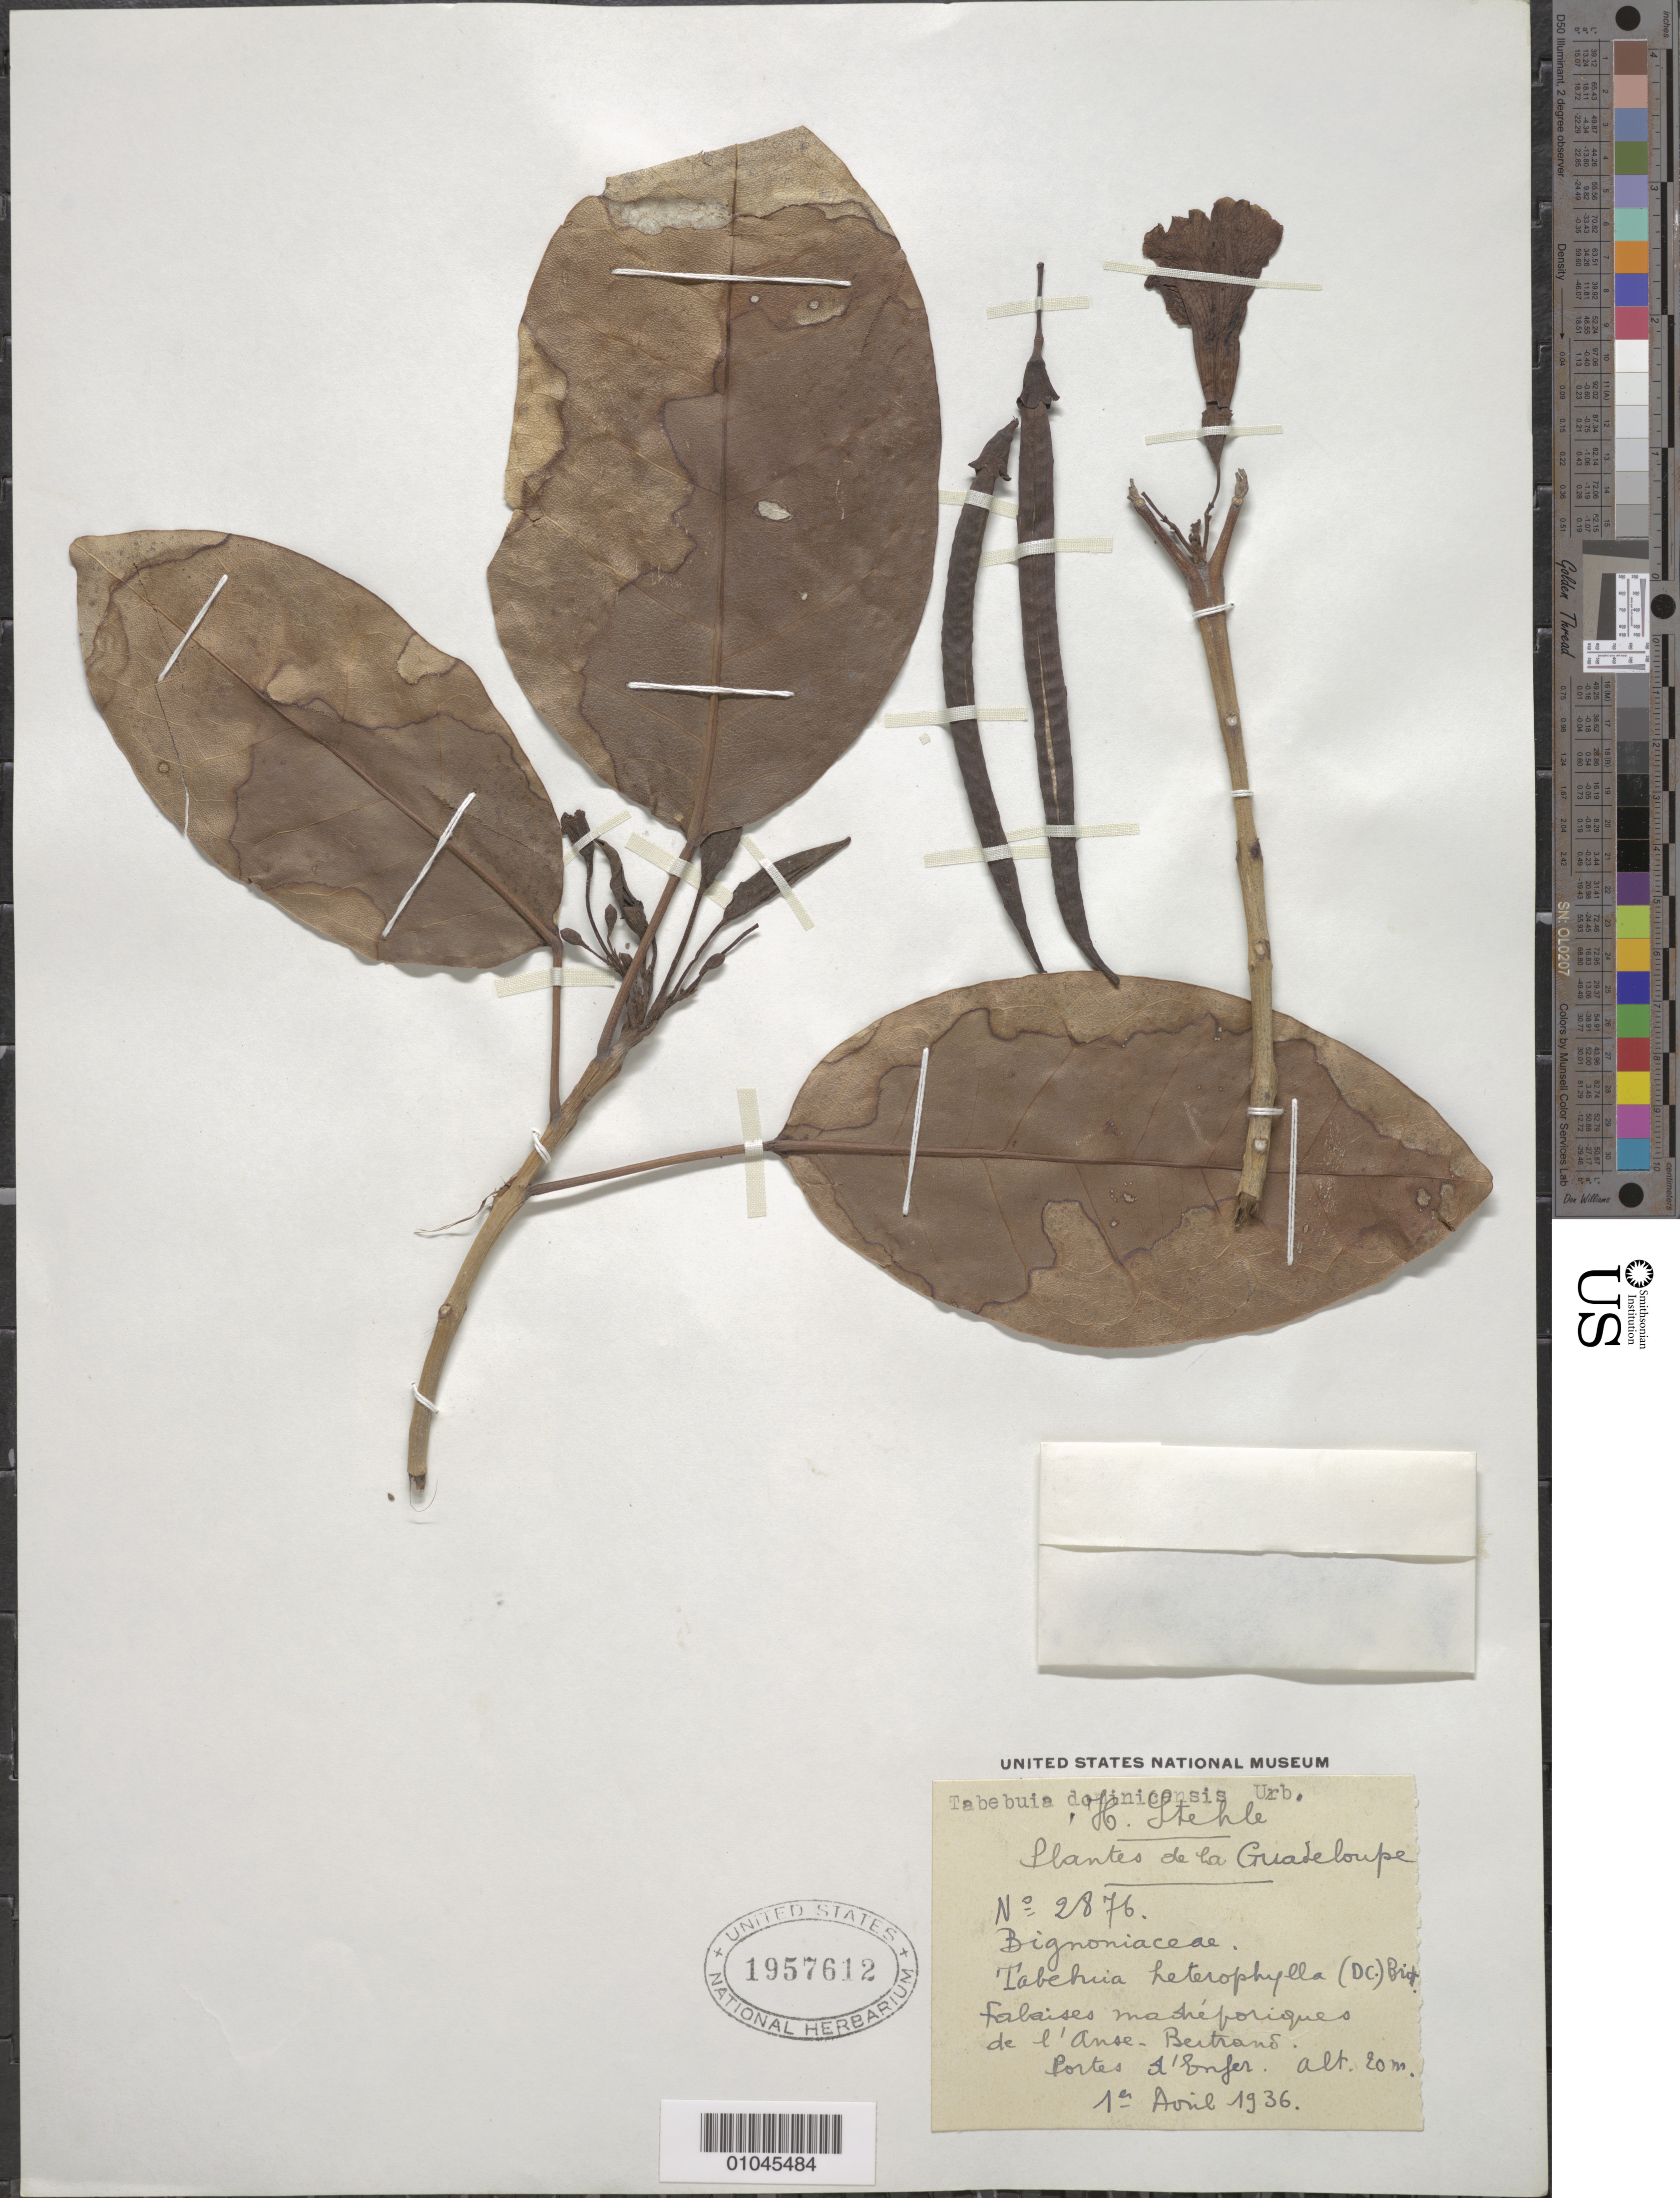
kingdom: Plantae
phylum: Tracheophyta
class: Magnoliopsida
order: Lamiales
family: Bignoniaceae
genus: Tabebuia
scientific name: Tabebuia pallida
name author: (Lindl.) Miers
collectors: H. Stehlé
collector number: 2876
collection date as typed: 01 Aug 1936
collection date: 1936-08-01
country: Guadeloupe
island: Grande Terre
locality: falaises masheborieques de l'anse. bertrans.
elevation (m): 20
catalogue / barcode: US 1957612